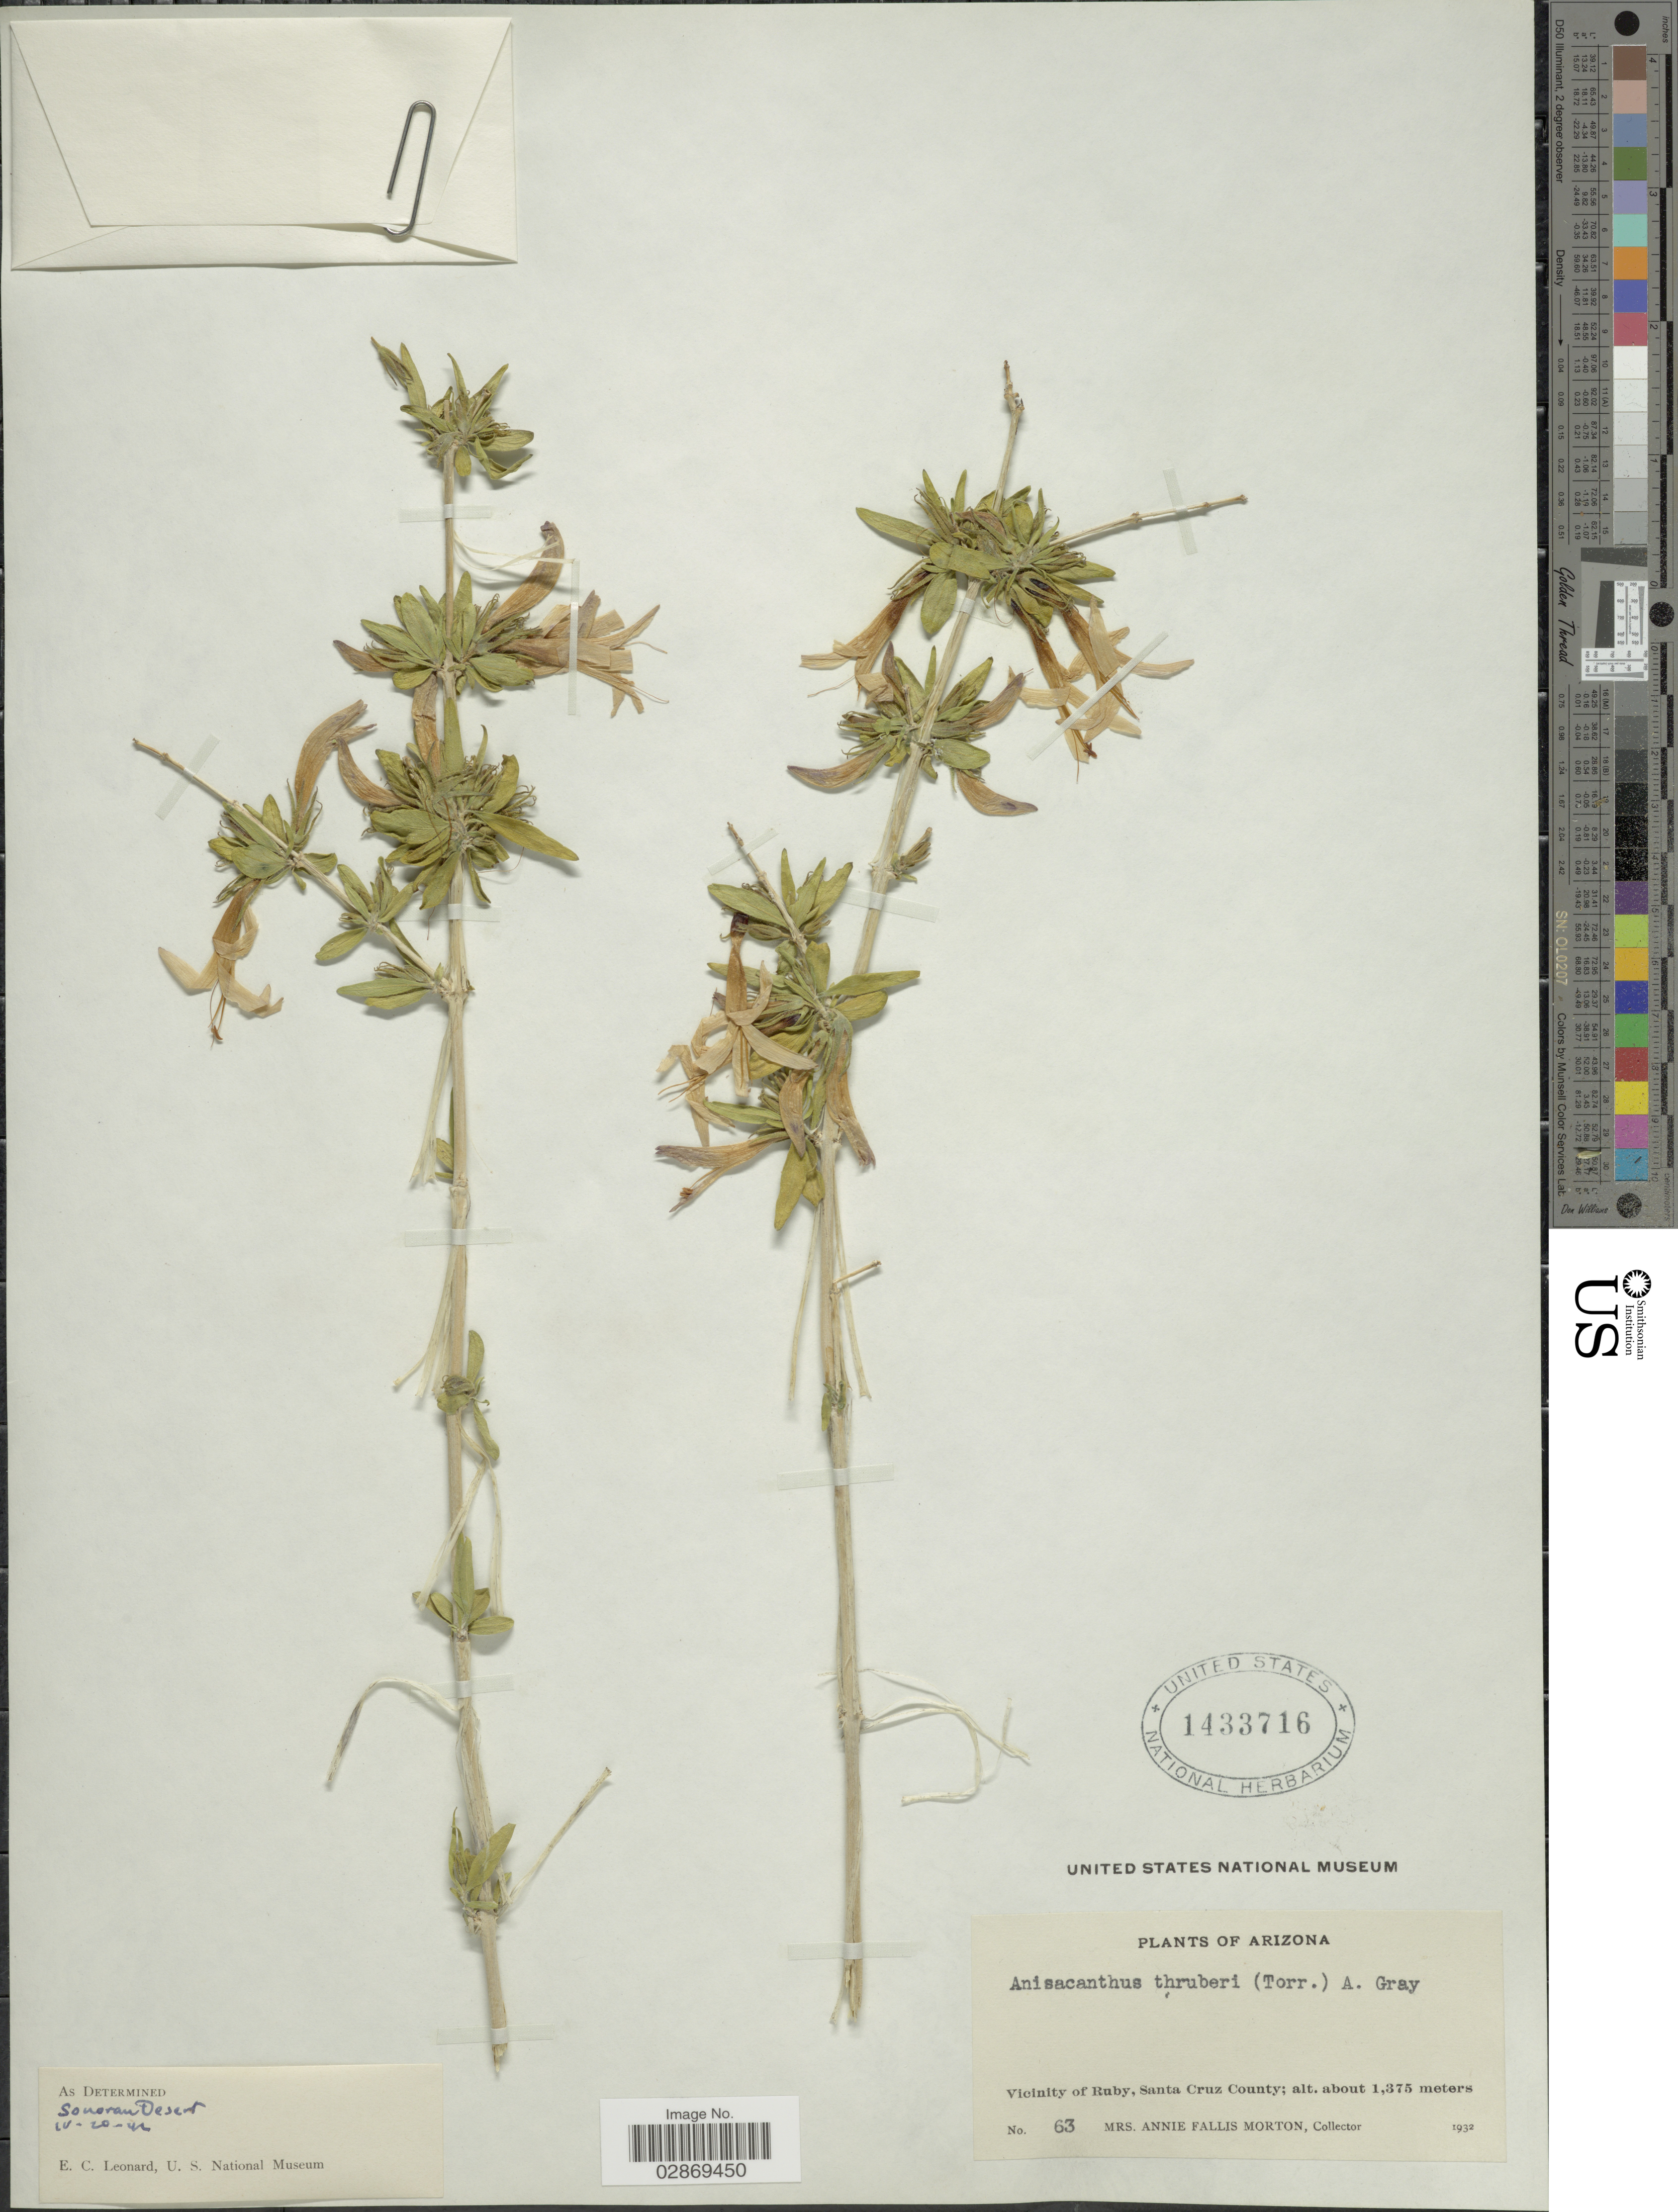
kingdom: Plantae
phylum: Tracheophyta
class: Magnoliopsida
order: Lamiales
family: Acanthaceae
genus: Anisacanthus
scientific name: Anisacanthus thurberi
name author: (Torr.) A. Gray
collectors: A. F. Morton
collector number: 63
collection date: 1932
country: United States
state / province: Arizona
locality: Vicinity of Ruby, Santa Cruz County.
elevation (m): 1375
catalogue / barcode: US 1433716